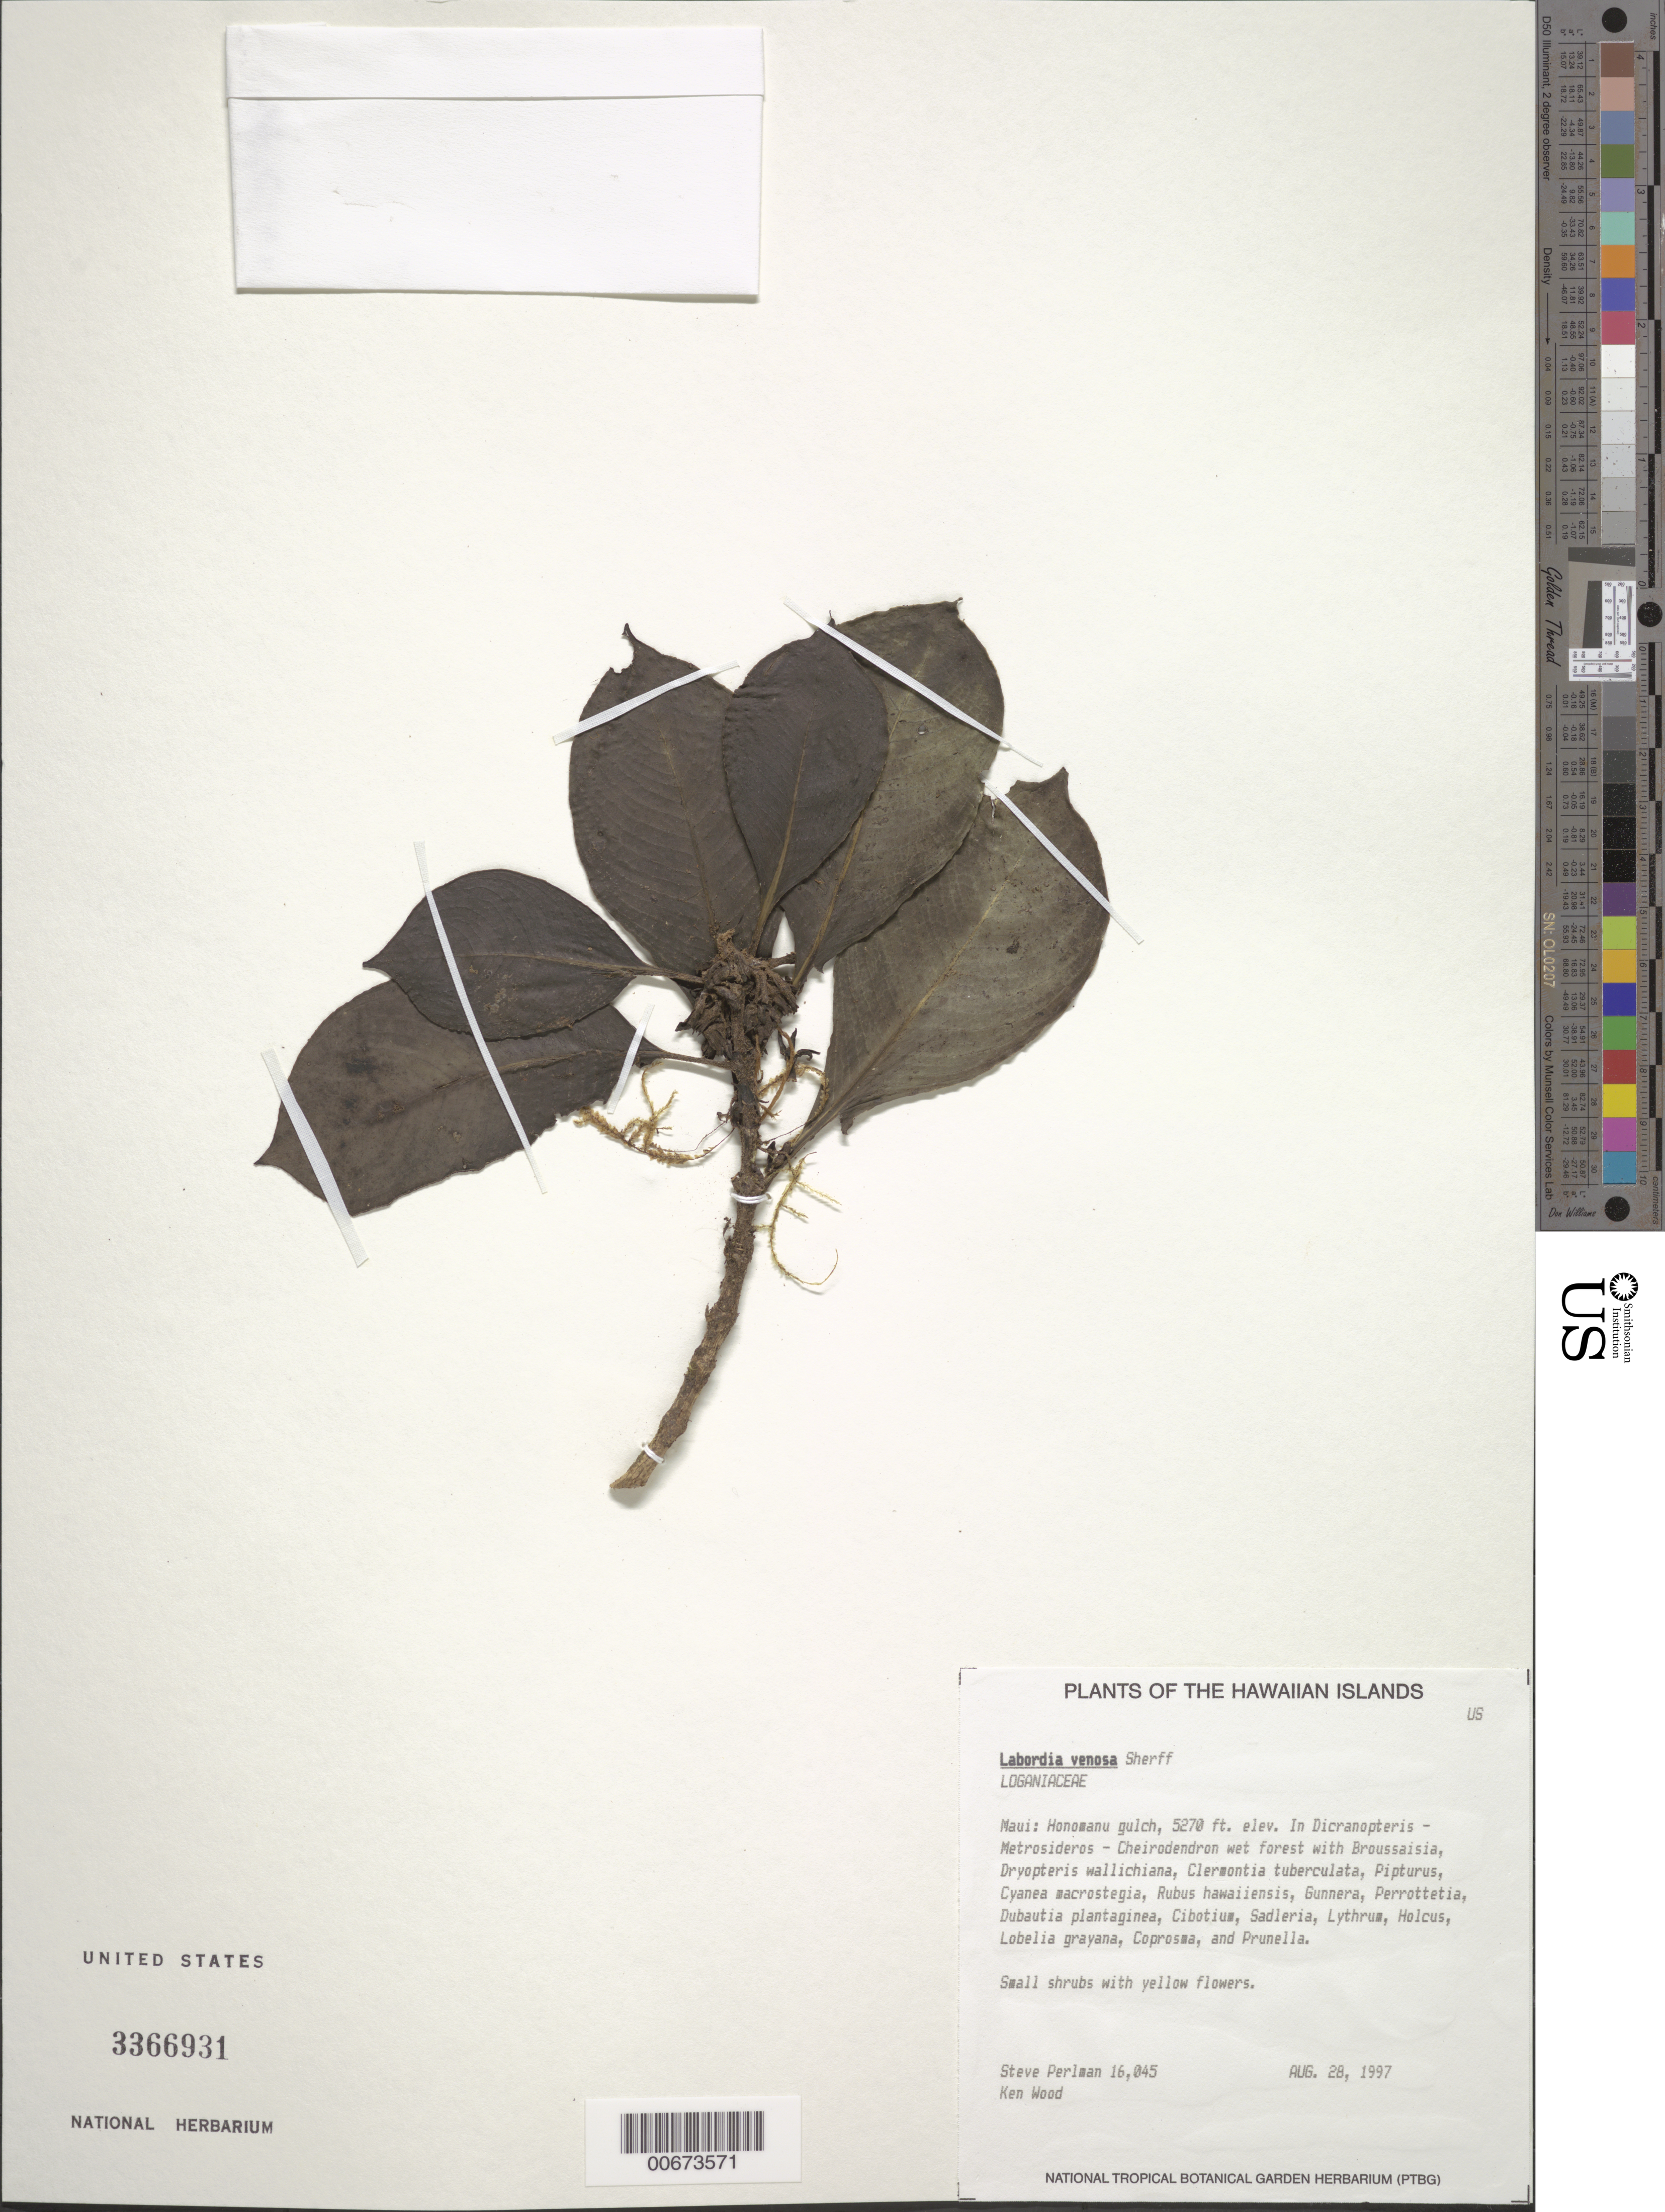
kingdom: Plantae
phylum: Tracheophyta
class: Magnoliopsida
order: Gentianales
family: Loganiaceae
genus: Geniostoma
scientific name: Geniostoma venosum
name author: (Sherff) Byng & Christenh.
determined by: Wagner, W. L., (BOT), Smithsonian Institution - National Museum of Natural History (UNITED STATES)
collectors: S. P. Perlman & K. Wood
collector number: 16045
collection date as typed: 27 Aug 1997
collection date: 1997-08-27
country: United States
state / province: Hawaii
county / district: Maui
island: Maui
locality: Honomanu gulch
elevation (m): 1606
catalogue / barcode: US 3366931